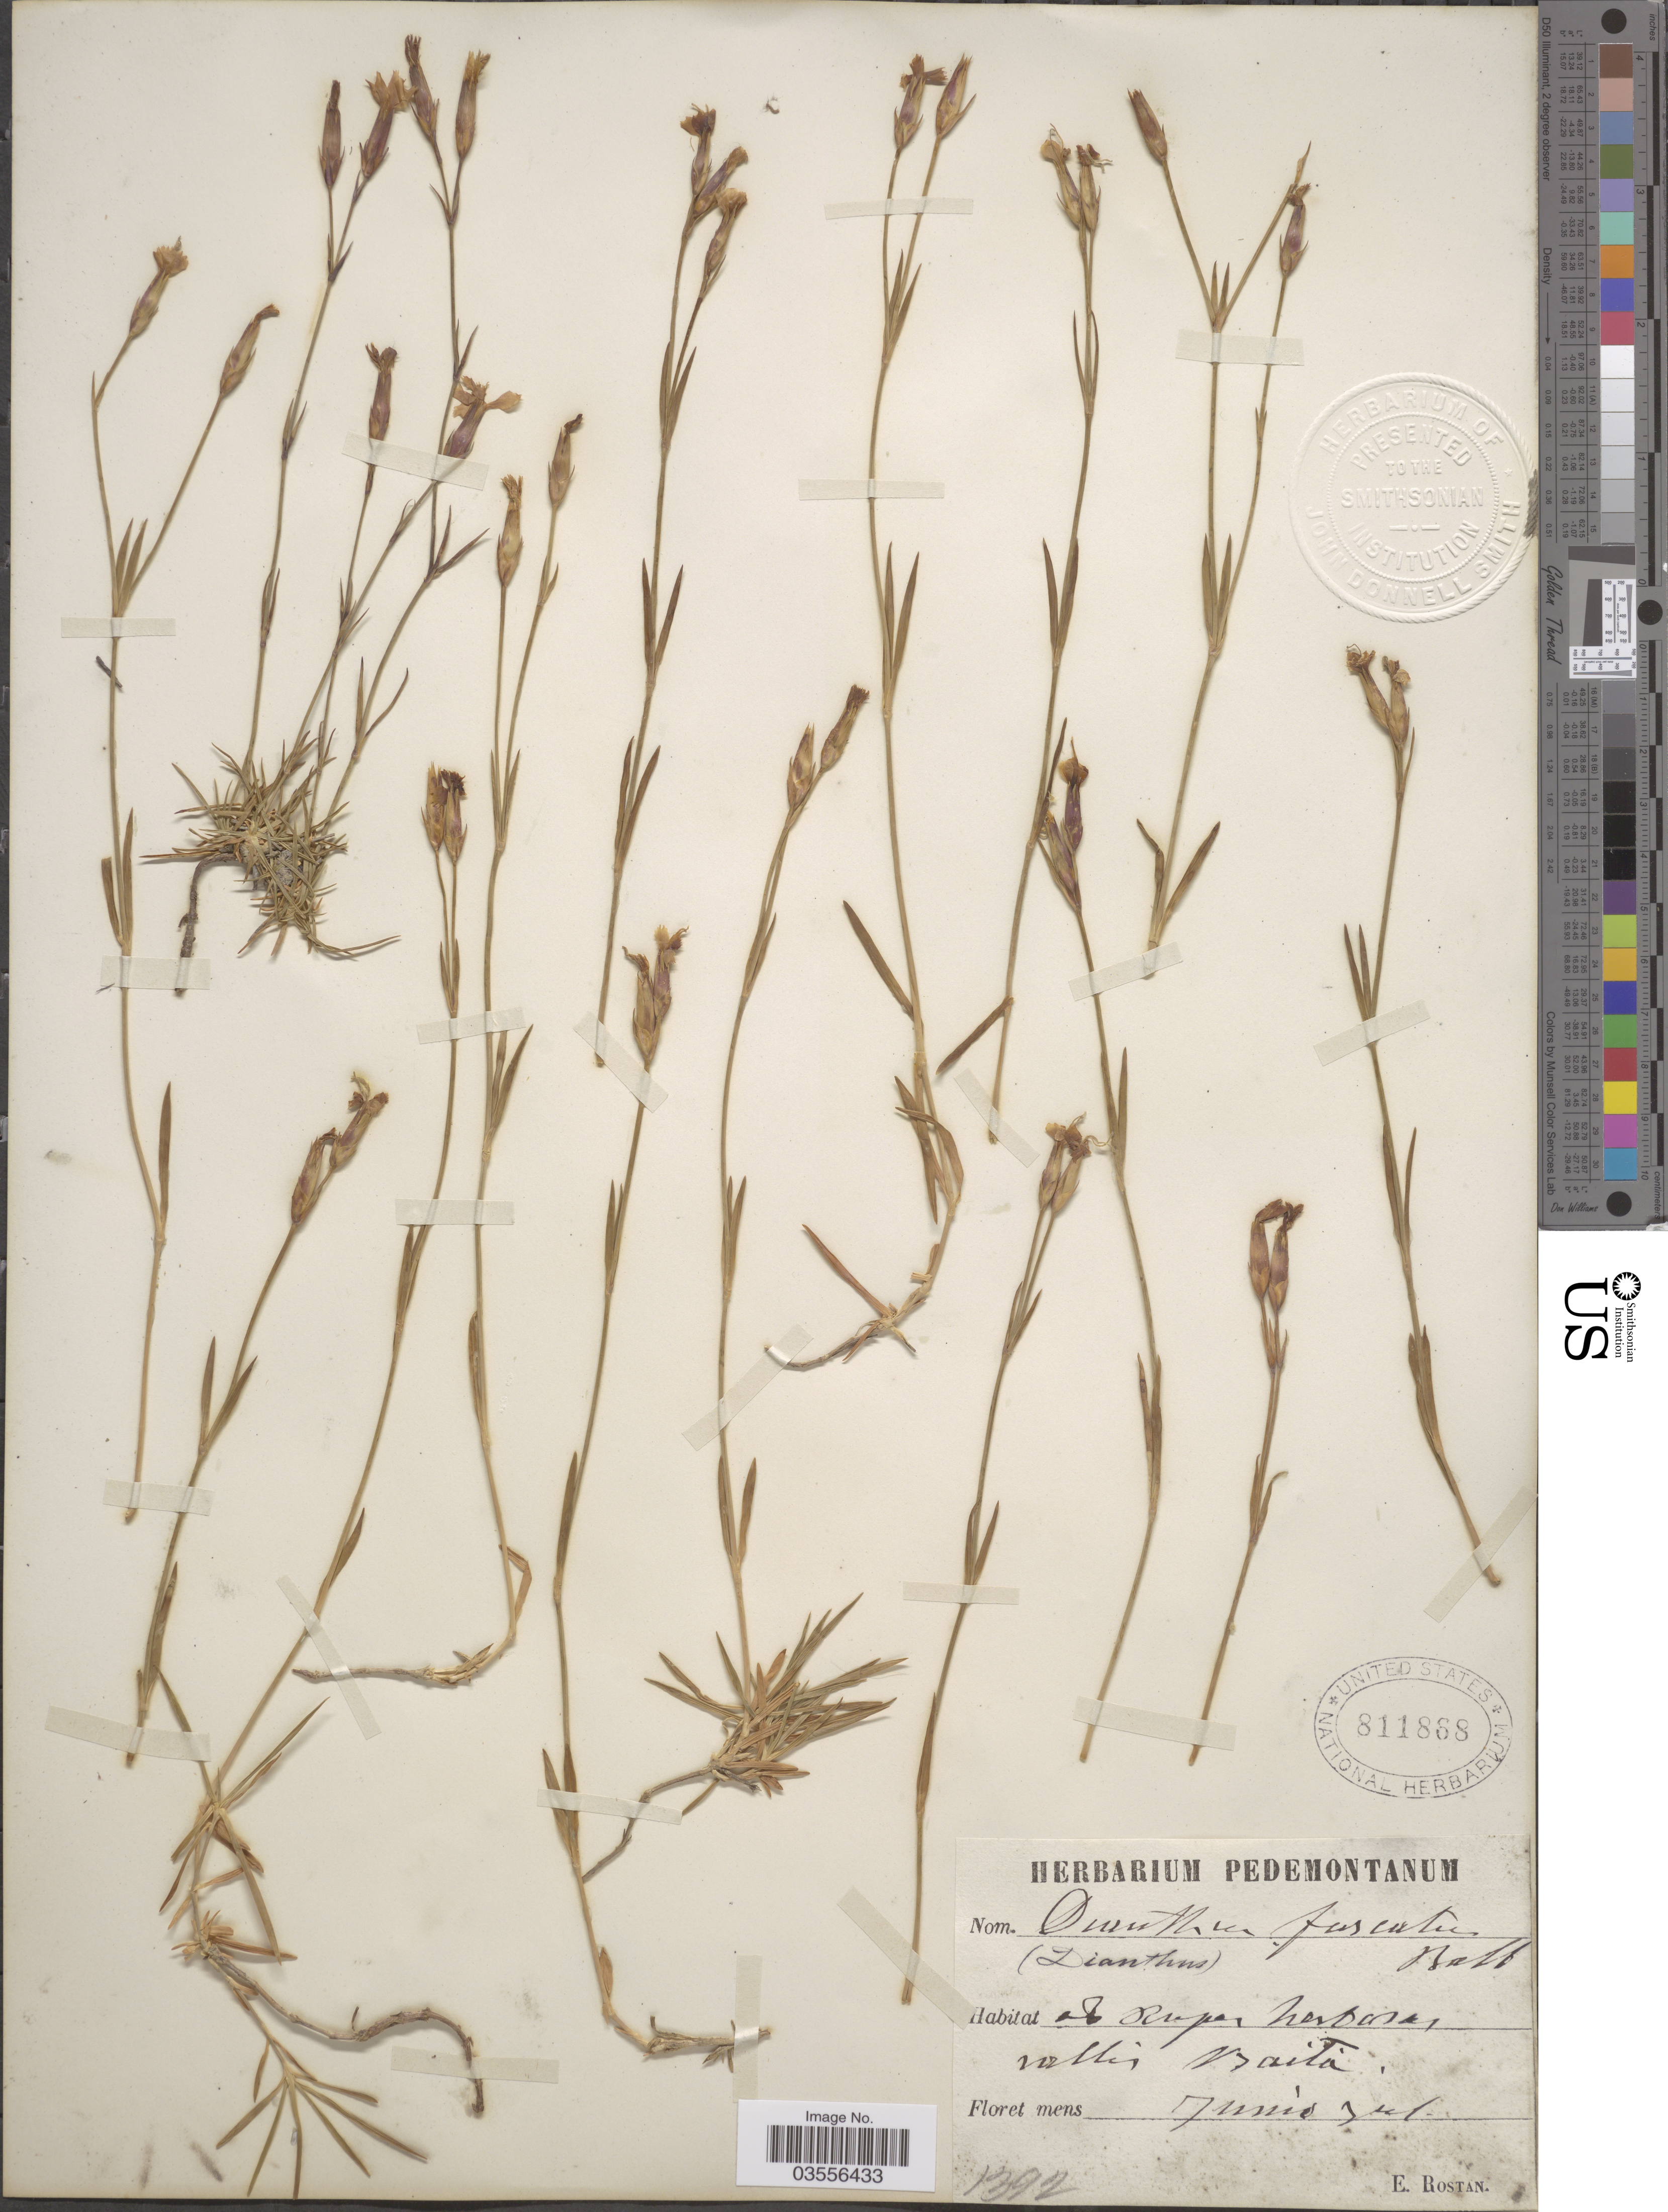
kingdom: Plantae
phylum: Tracheophyta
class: Magnoliopsida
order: Caryophyllales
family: Caryophyllaceae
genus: Dianthus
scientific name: Dianthus furcatus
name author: Balb.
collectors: E. Rostan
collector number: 1392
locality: Vallis Baitá [interpreted].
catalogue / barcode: US 811868